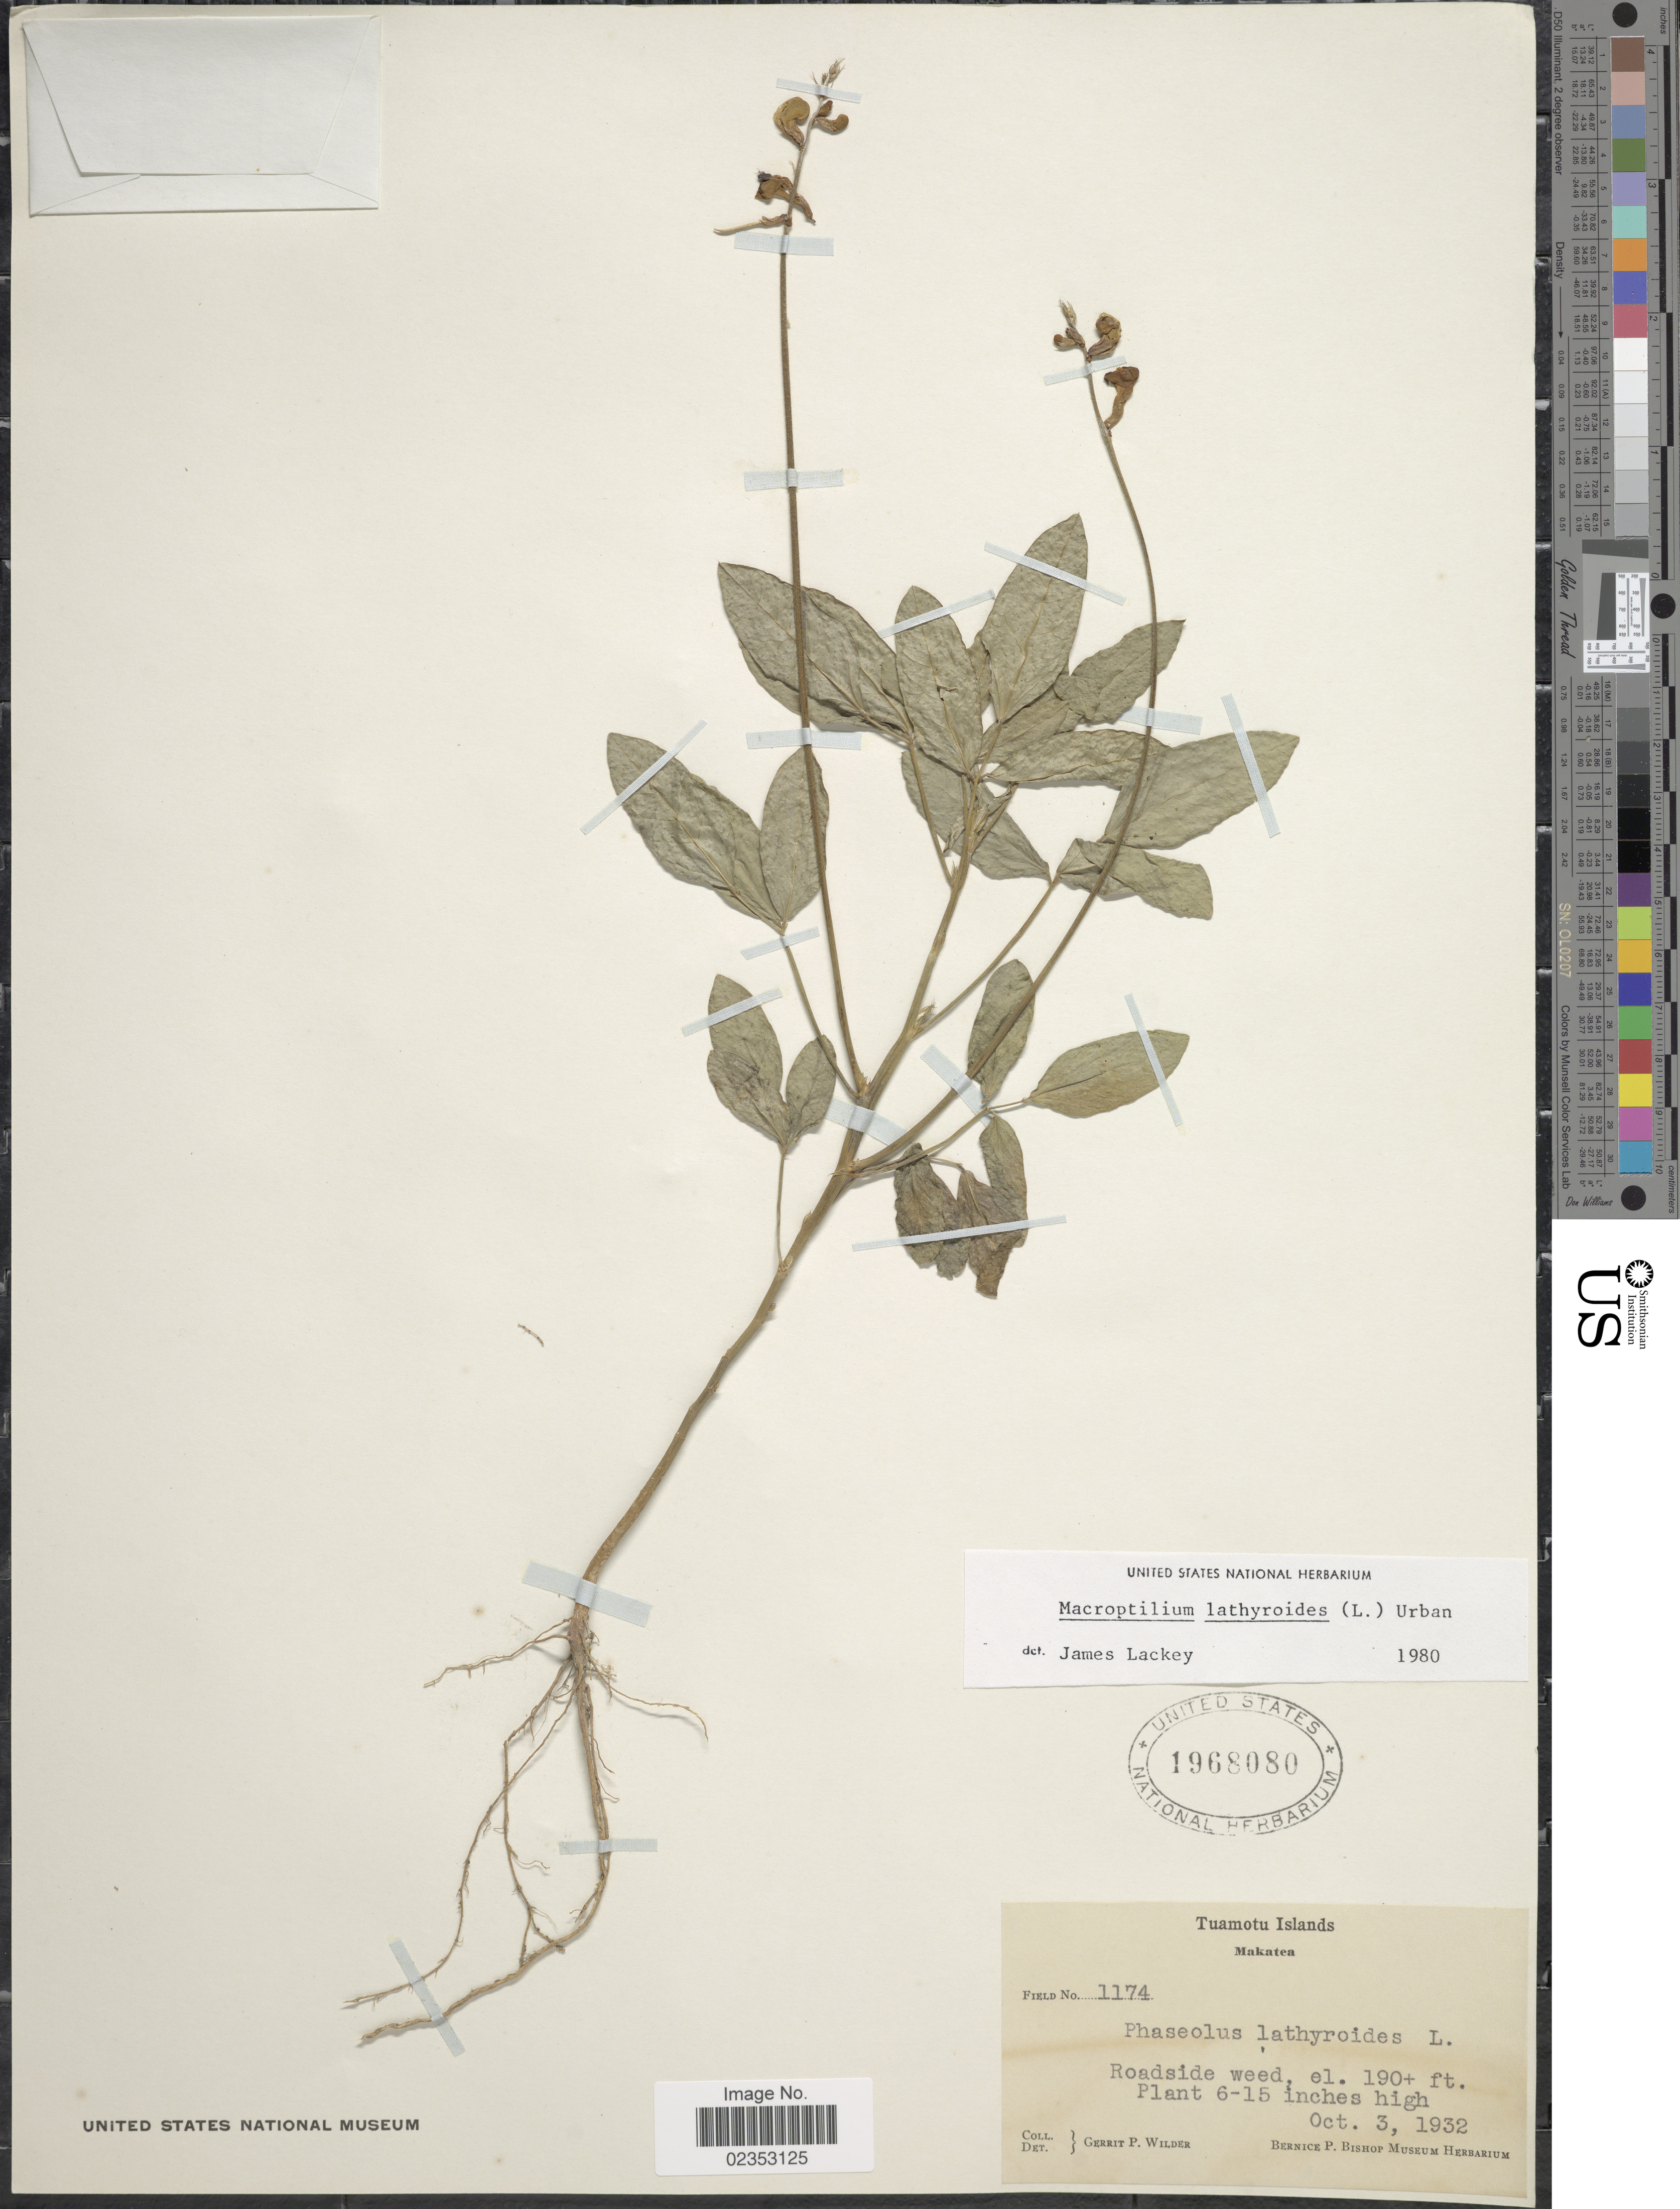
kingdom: Plantae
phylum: Tracheophyta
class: Magnoliopsida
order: Fabales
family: Fabaceae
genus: Macroptilium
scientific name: Macroptilium lathyroides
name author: (L.) Urb.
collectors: G. Wilder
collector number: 1174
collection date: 1932-10-03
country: French Polynesia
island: Makatea [Aurora]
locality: Tuamotu Islands, Makatea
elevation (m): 58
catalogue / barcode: US 1968080